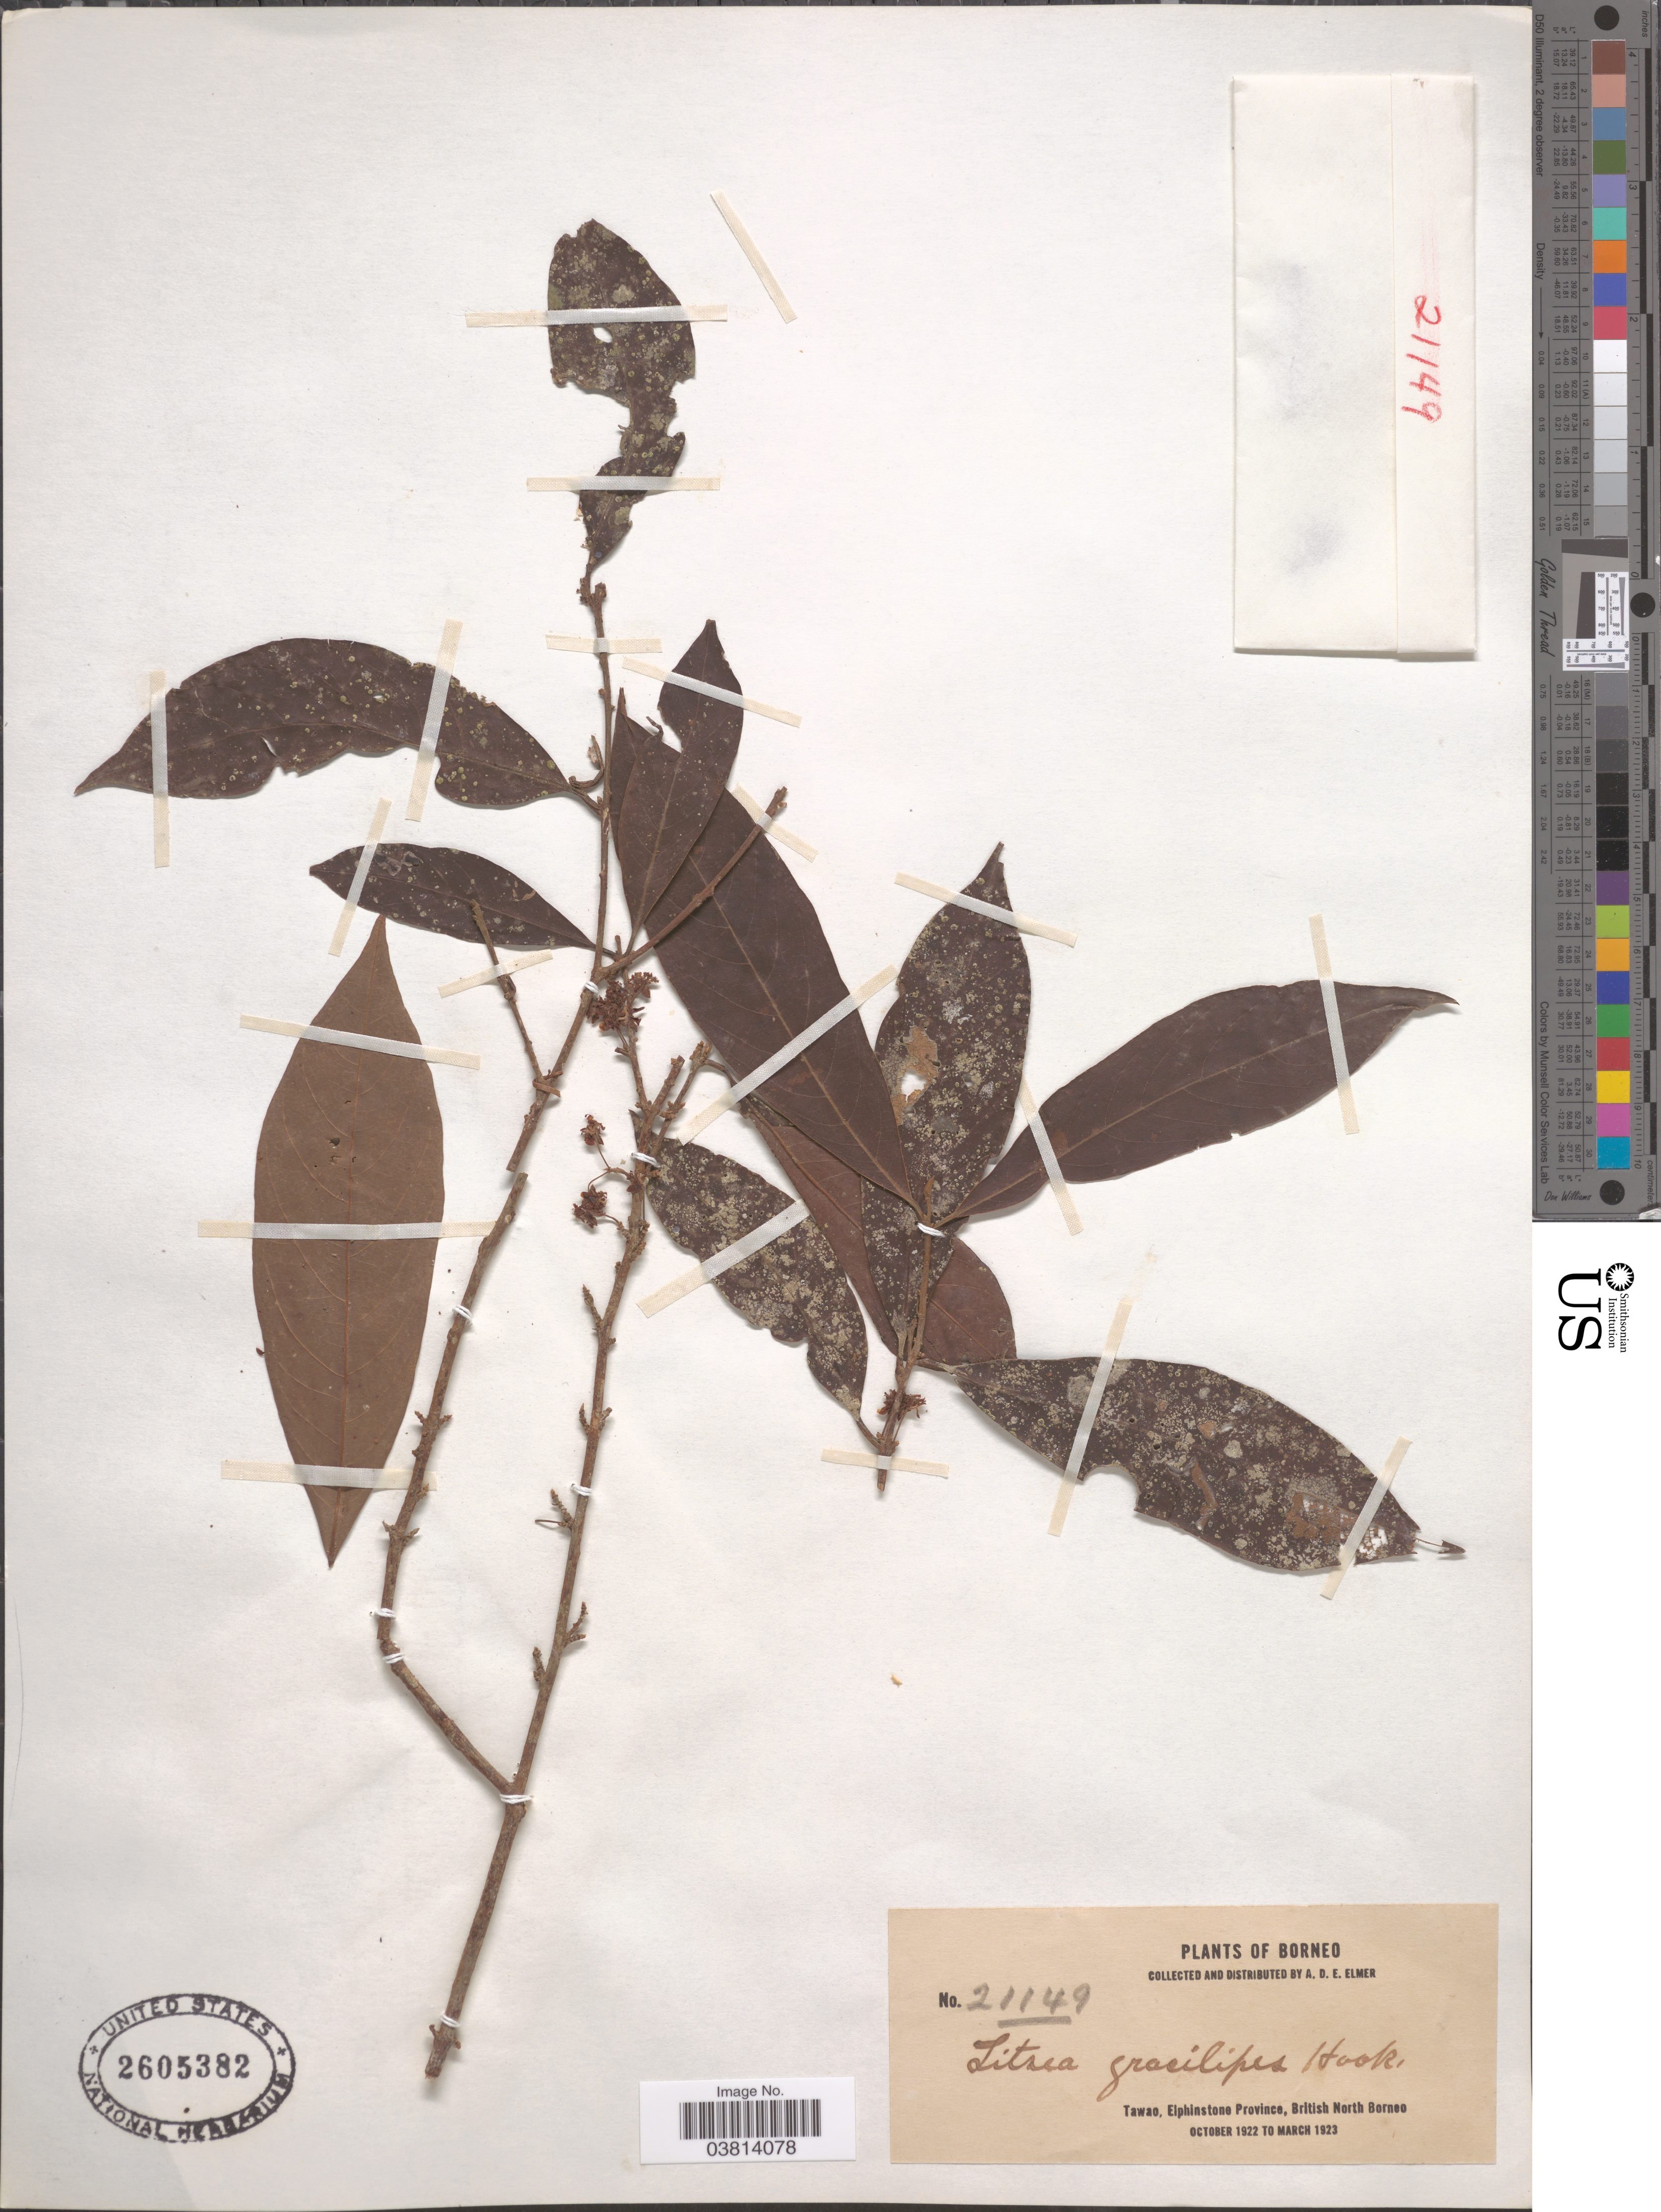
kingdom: Plantae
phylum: Tracheophyta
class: Magnoliopsida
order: Laurales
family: Lauraceae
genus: Litsea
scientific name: Litsea gracilipes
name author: Hemsl.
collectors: A. D. E. Elmer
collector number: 21149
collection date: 1922-10/1923-03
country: Malaysia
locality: Tawao, Elphinstone Province, British North Borneo.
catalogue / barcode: US 2605382